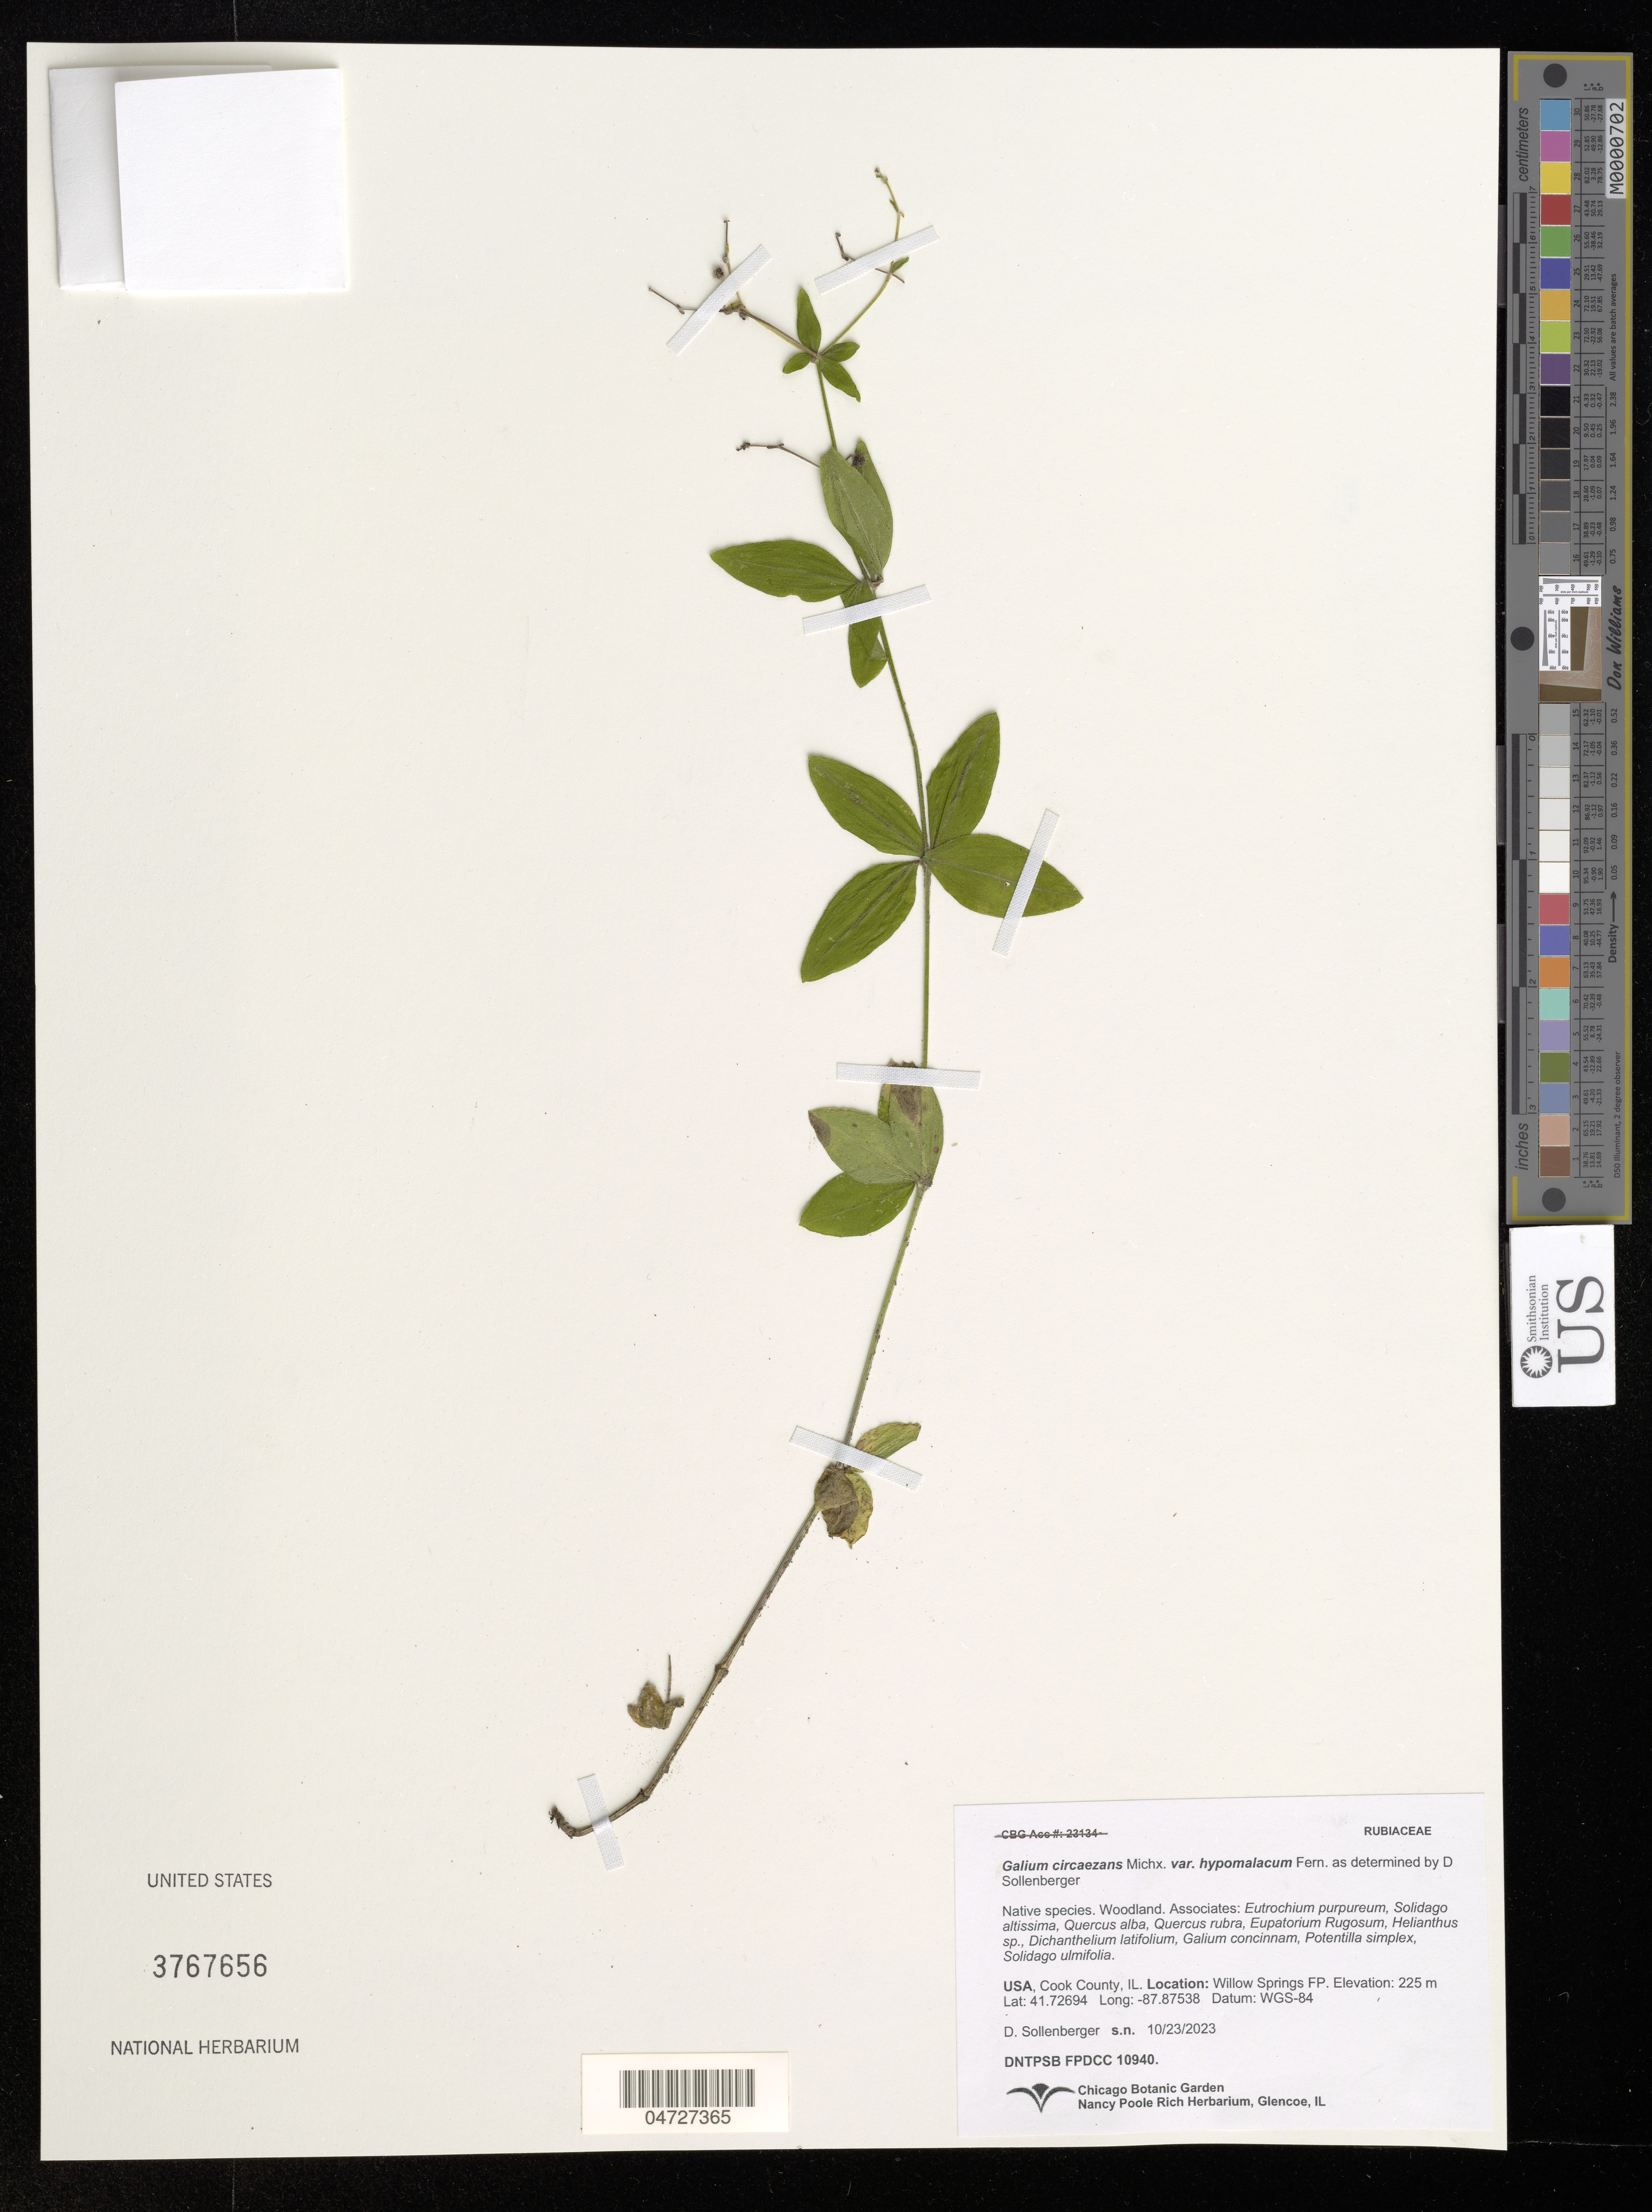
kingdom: Plantae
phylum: Tracheophyta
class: Magnoliopsida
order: Gentianales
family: Rubiaceae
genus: Galium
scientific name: Galium circaezans var. hypomalacum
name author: Fernald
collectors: D. Sollenberger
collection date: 2023-10-23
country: United States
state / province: Illinois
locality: Cook County. Willow Springs FP.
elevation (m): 225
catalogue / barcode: US 3767656